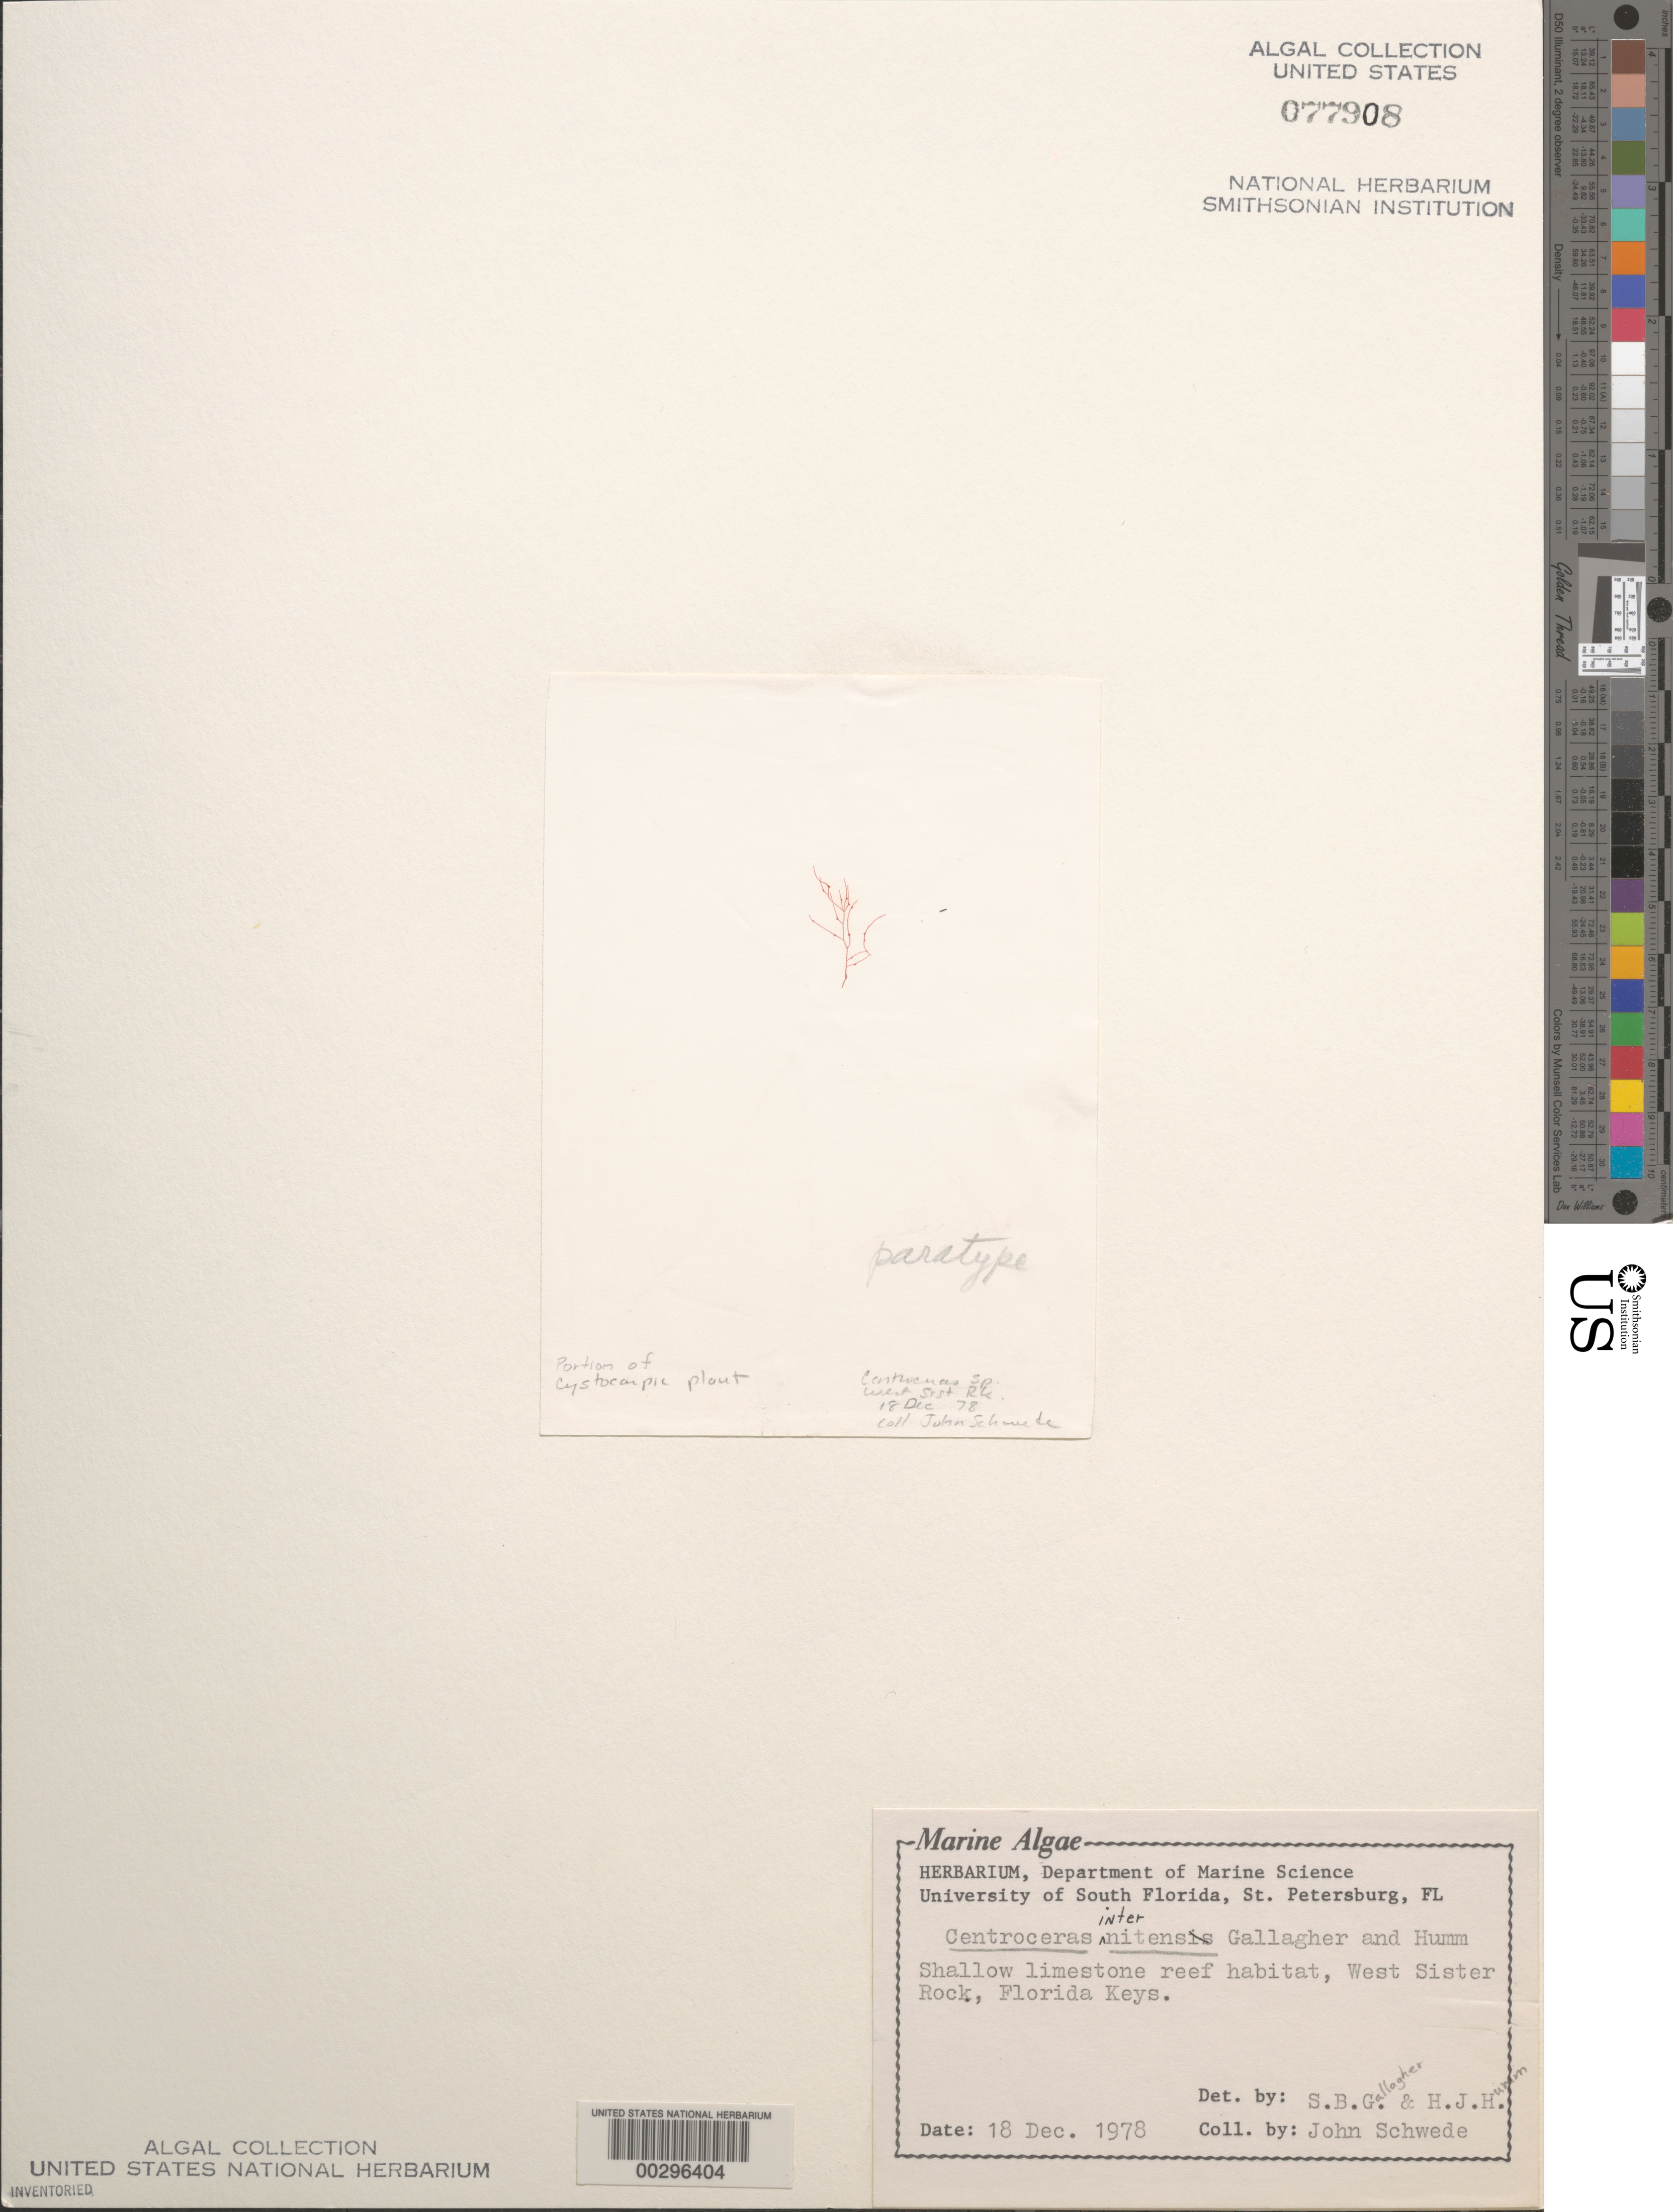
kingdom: Plantae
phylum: Rhodophyta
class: Florideophyceae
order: Ceramiales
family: Ceramiaceae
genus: Centroceras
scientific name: Centroceras internitens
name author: Gallagher & Humm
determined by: Gallagher, S. B.; Humm, Harold J.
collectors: J. Schwede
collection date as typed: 18 Dec 1978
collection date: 1978-12-18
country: United States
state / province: Florida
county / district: Monroe County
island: West Sister Rock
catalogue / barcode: US 77908